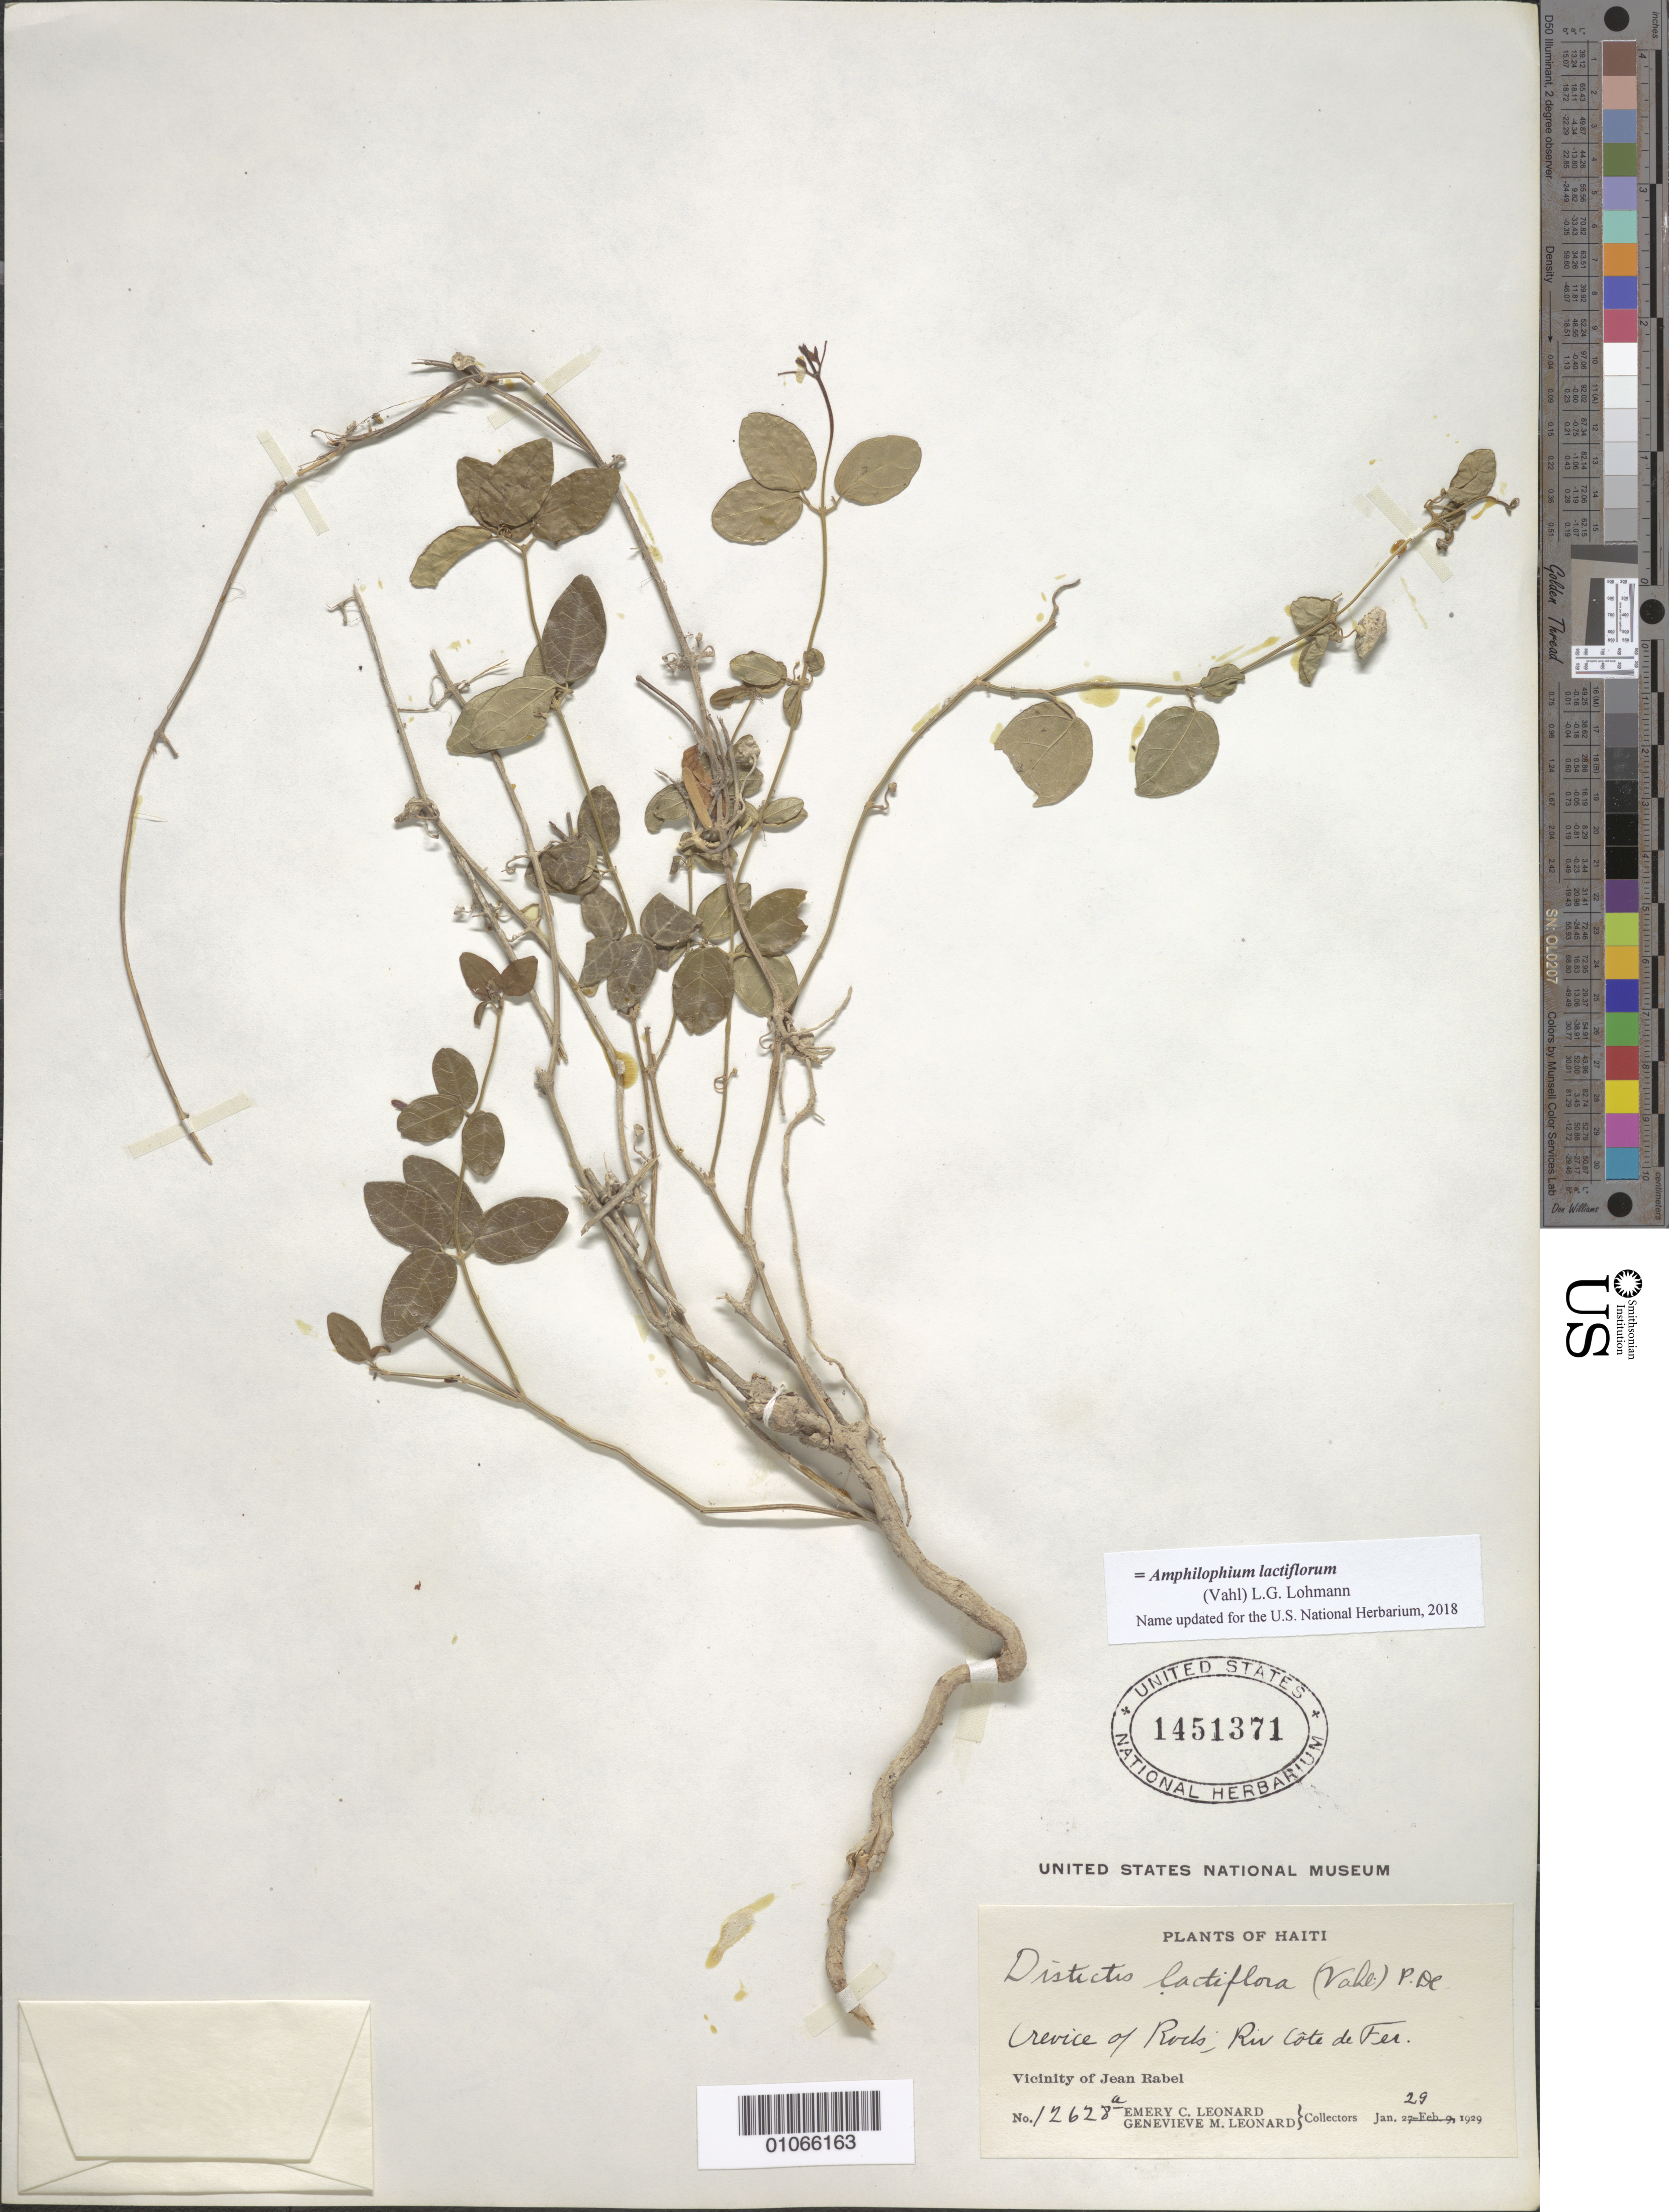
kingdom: Plantae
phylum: Tracheophyta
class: Magnoliopsida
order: Lamiales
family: Bignoniaceae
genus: Amphilophium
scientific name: Amphilophium lactiflorum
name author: (Vahl) L.G. Lohmann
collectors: E. C. Leonard & G. M. Leonard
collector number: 12628a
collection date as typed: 29 Jan 1929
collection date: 1929-01-29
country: Haiti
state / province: Nord-Est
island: Hispaniola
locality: Vicinity of Jean Rabel, crevice of rocks, River Cote de Fer.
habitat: Crevice of rocks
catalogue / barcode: US 1451371